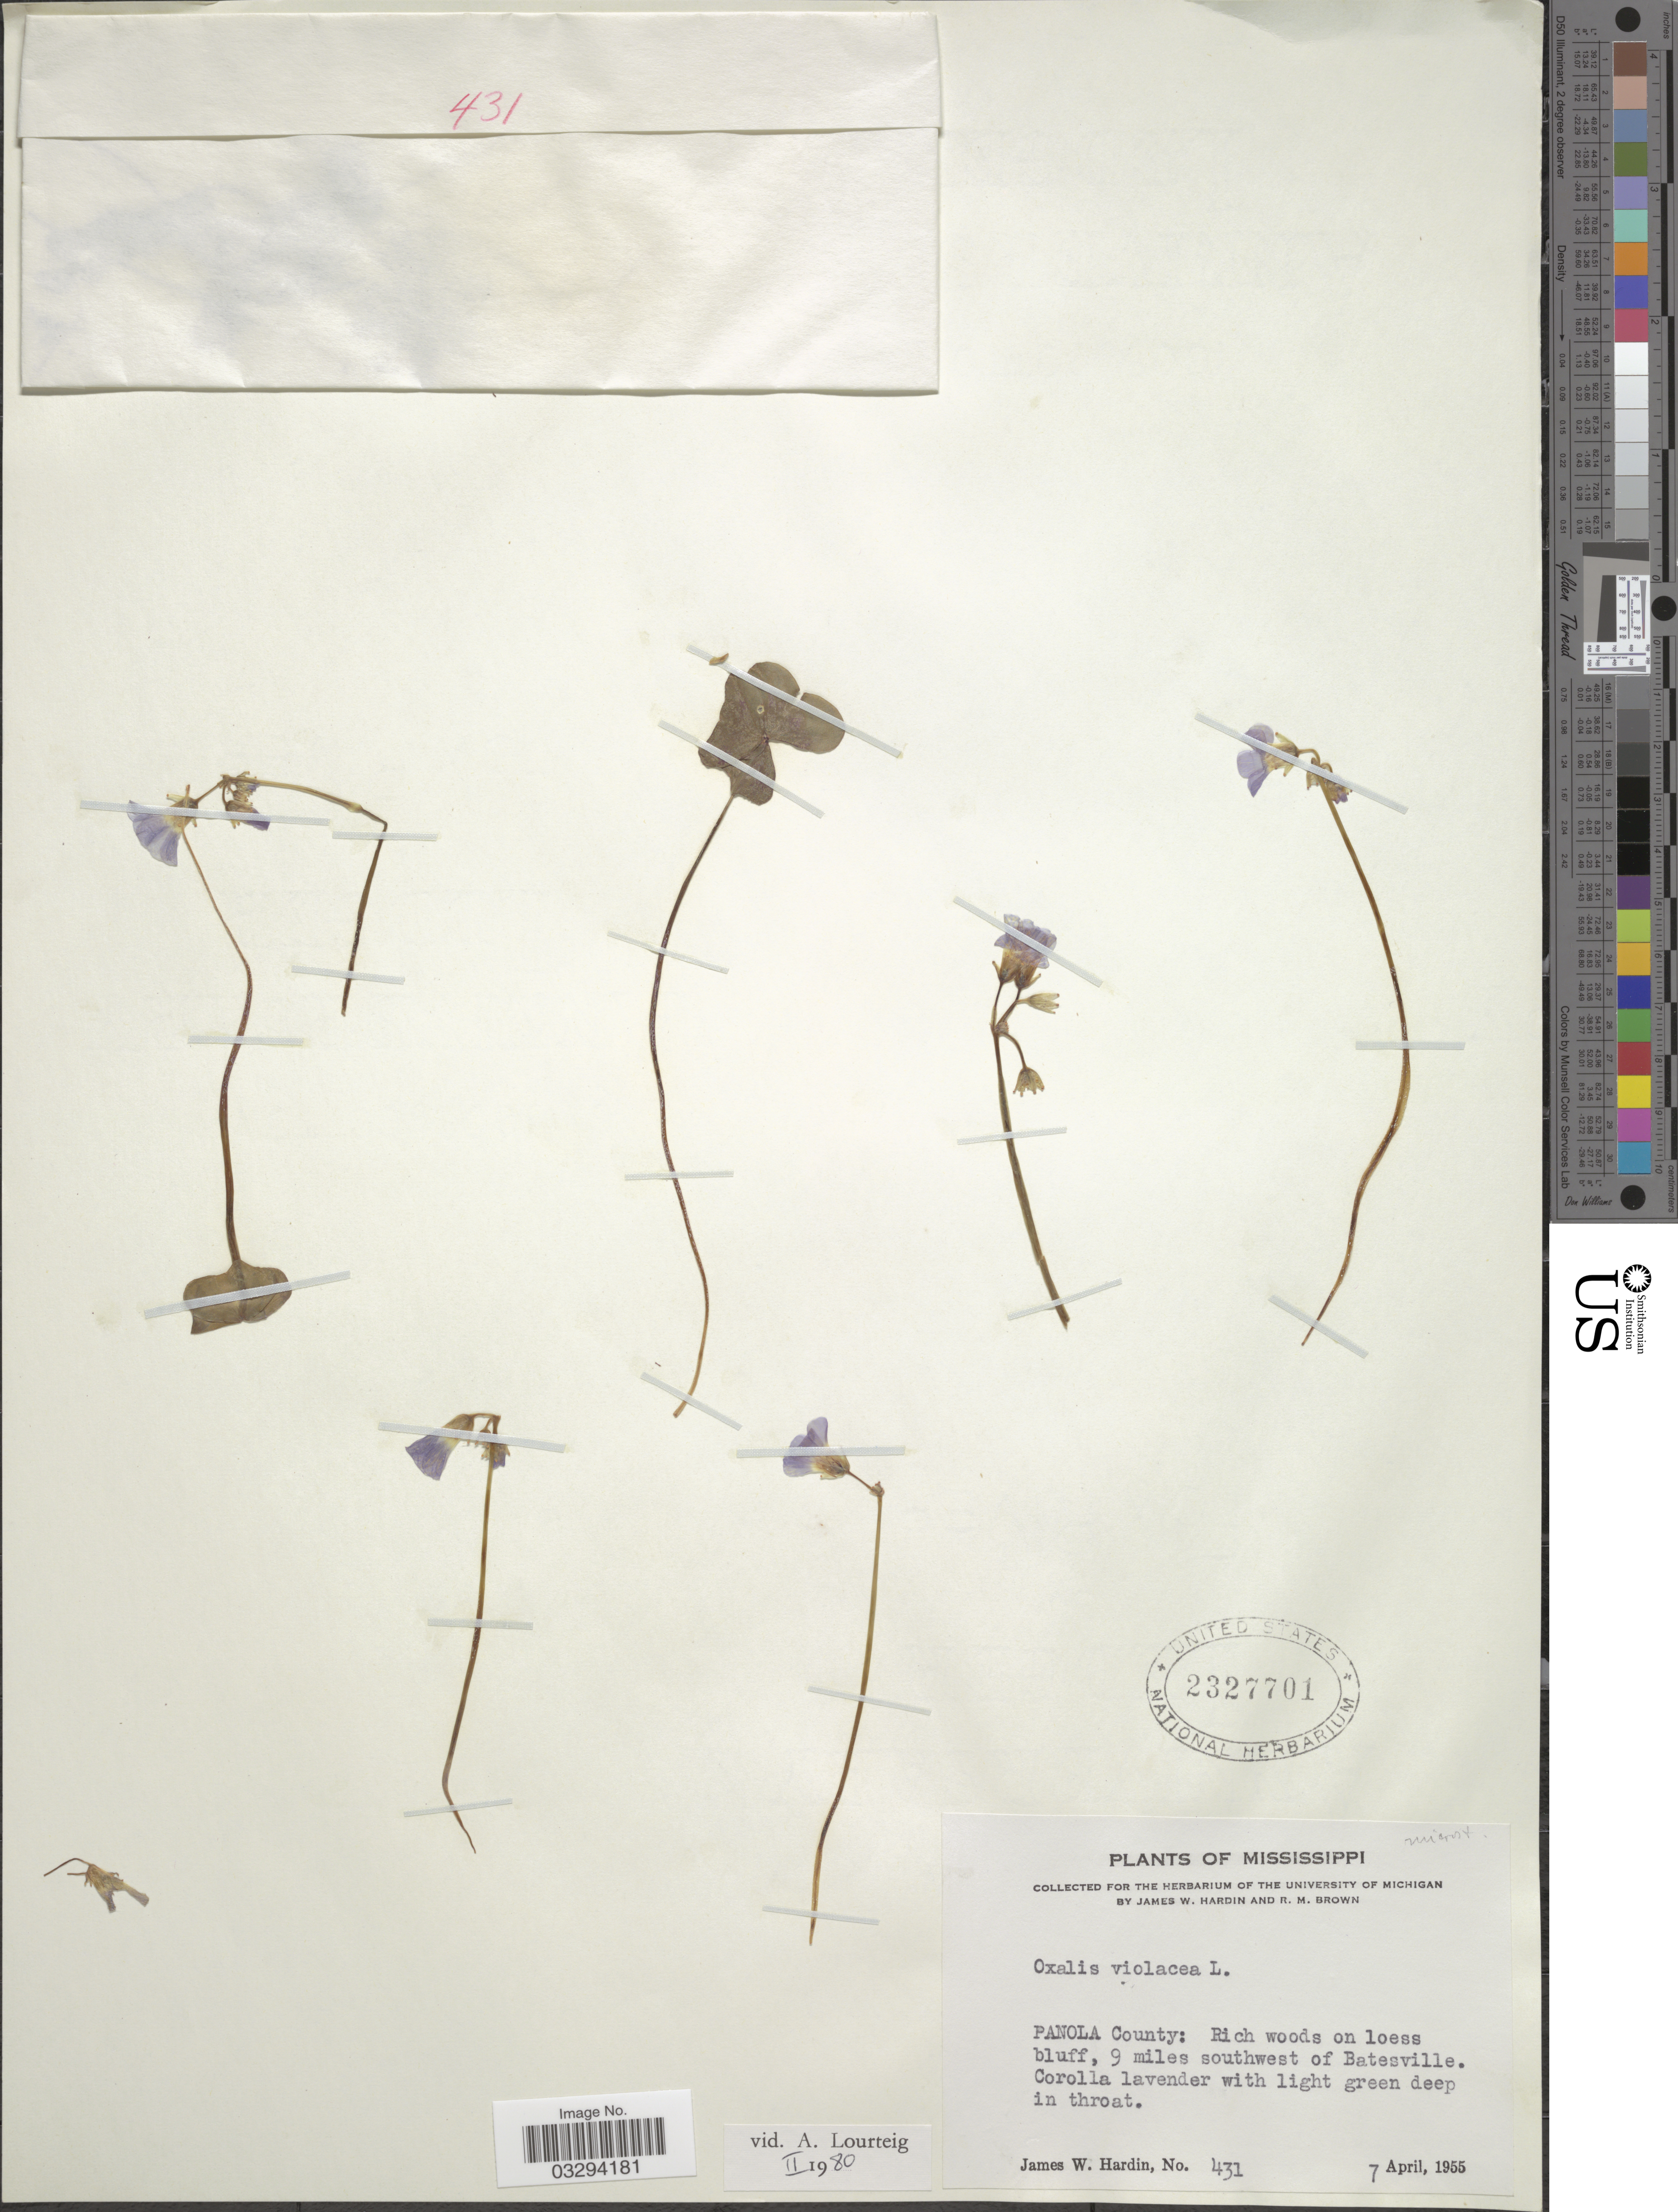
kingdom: Plantae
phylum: Tracheophyta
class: Magnoliopsida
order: Oxalidales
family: Oxalidaceae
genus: Oxalis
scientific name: Oxalis violacea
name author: L.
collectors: J. W. Hardin & R. Brown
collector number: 431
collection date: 1955-04-07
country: United States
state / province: Mississippi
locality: Panola County: Rich woods on loess bluff, 9 miles southwest of Batesville.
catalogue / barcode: US 2327701